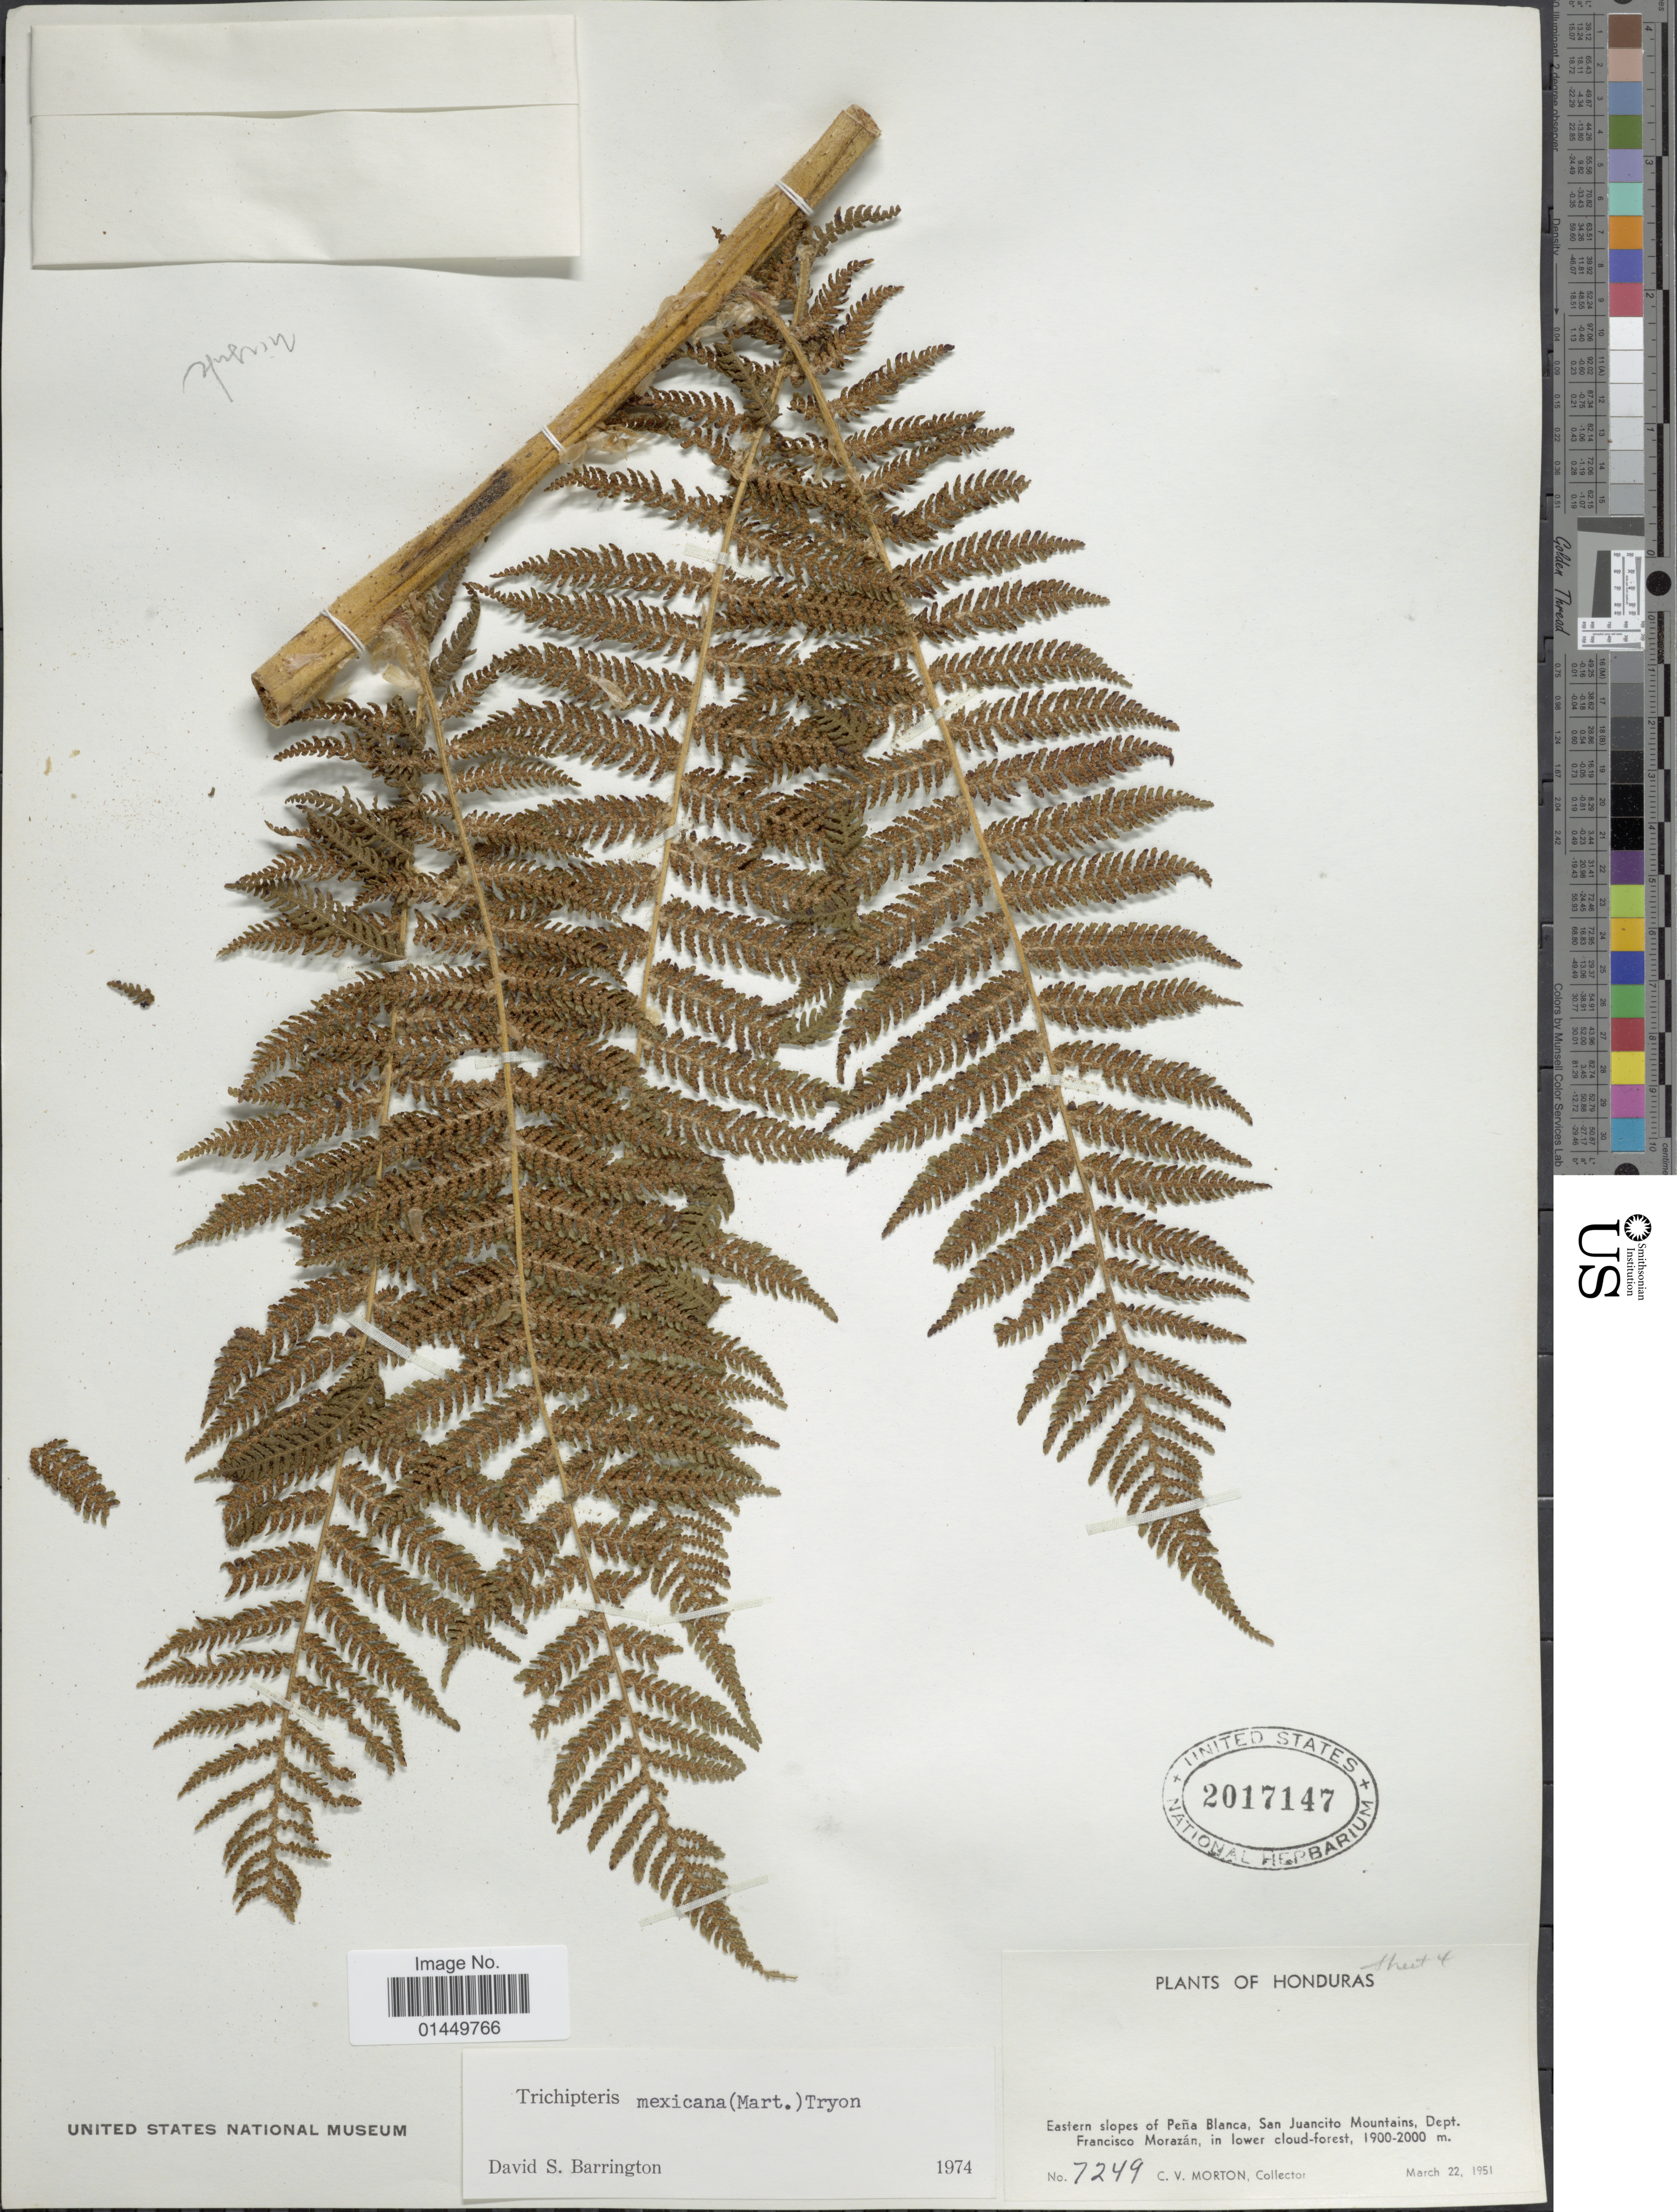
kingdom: Plantae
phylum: Tracheophyta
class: Polypodiopsida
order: Cyatheales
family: Cyatheaceae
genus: Cyathea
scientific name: Cyathea valdecrenata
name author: Domin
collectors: C. V. Morton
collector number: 7249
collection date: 1951-03-22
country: Honduras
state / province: Fco. Morazán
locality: Eastern slopes of Pena Blanca, San Juancito Mountains, Dept. Francisco Morazan, in lower cloud-forest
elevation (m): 1900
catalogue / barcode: US 2017147